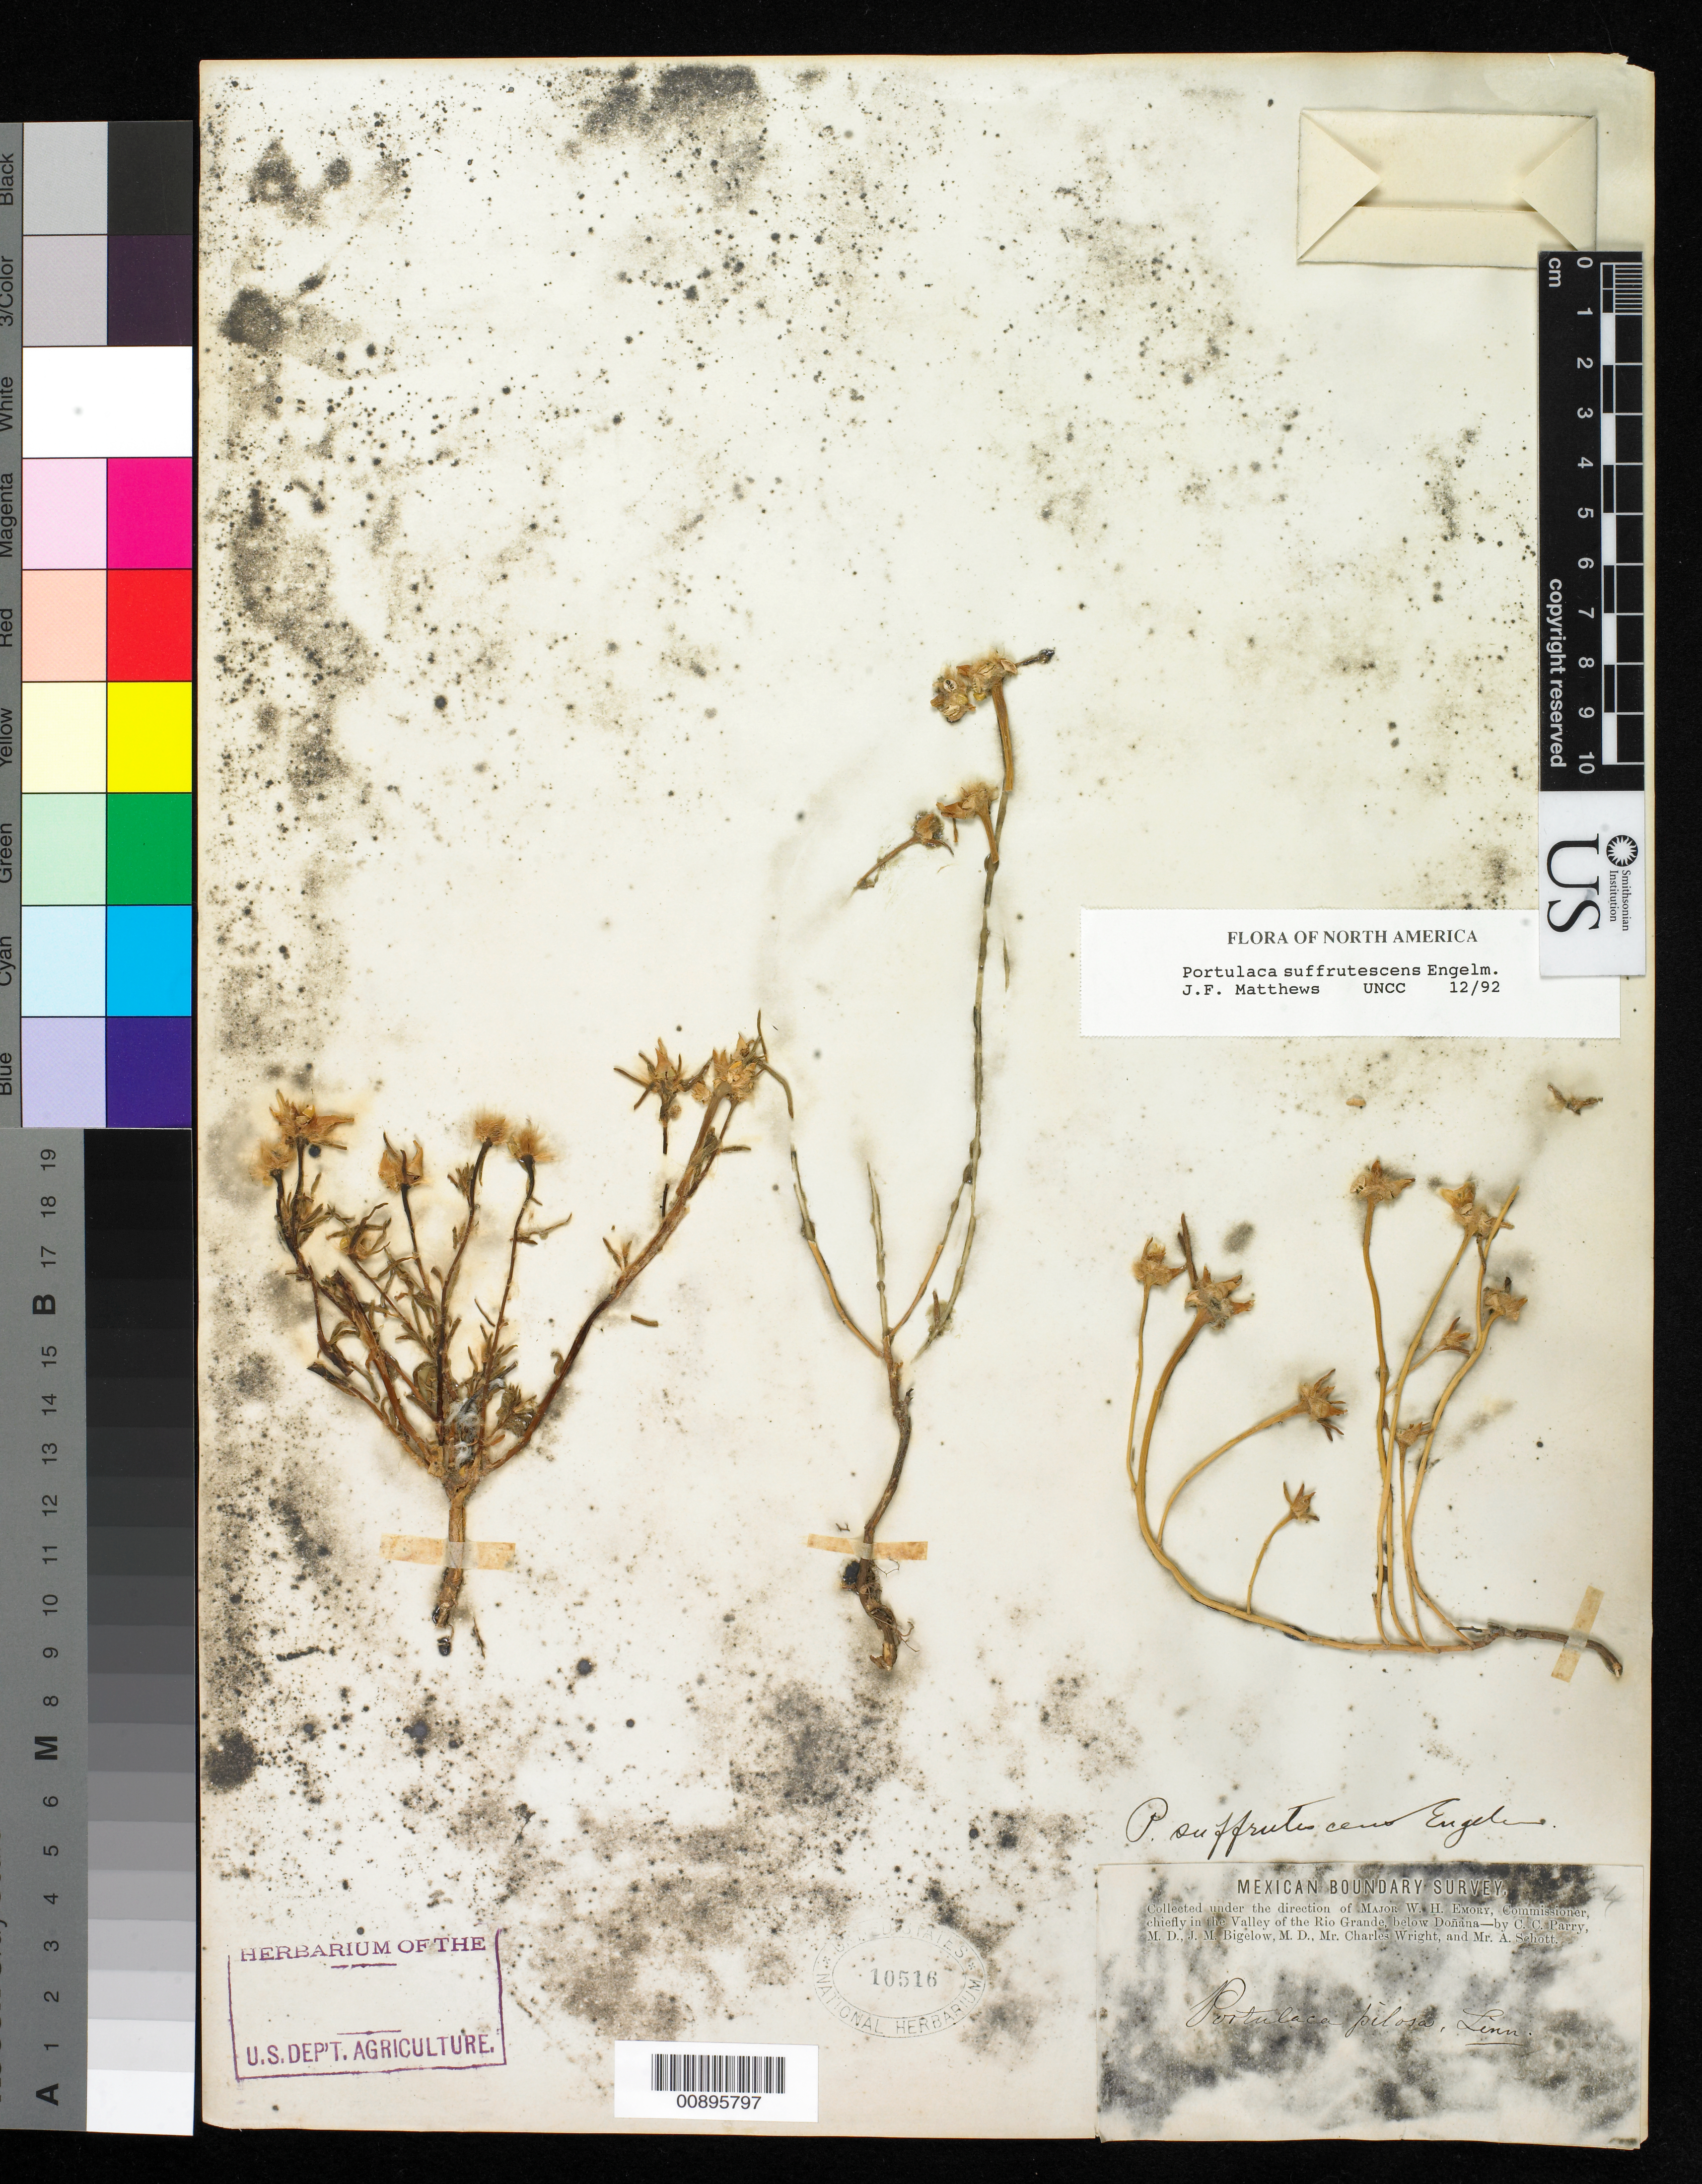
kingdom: Plantae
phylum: Tracheophyta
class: Magnoliopsida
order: Caryophyllales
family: Portulacaceae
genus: Portulaca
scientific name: Portulaca suffrutescens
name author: Engelm.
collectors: C. C. Parry, J. M. Bigelow, C. Wright & A. C. V. Schott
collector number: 84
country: United States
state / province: New Mexico / Texas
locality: Valley of the Rio Grande, below Doñana.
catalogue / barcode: US 10516